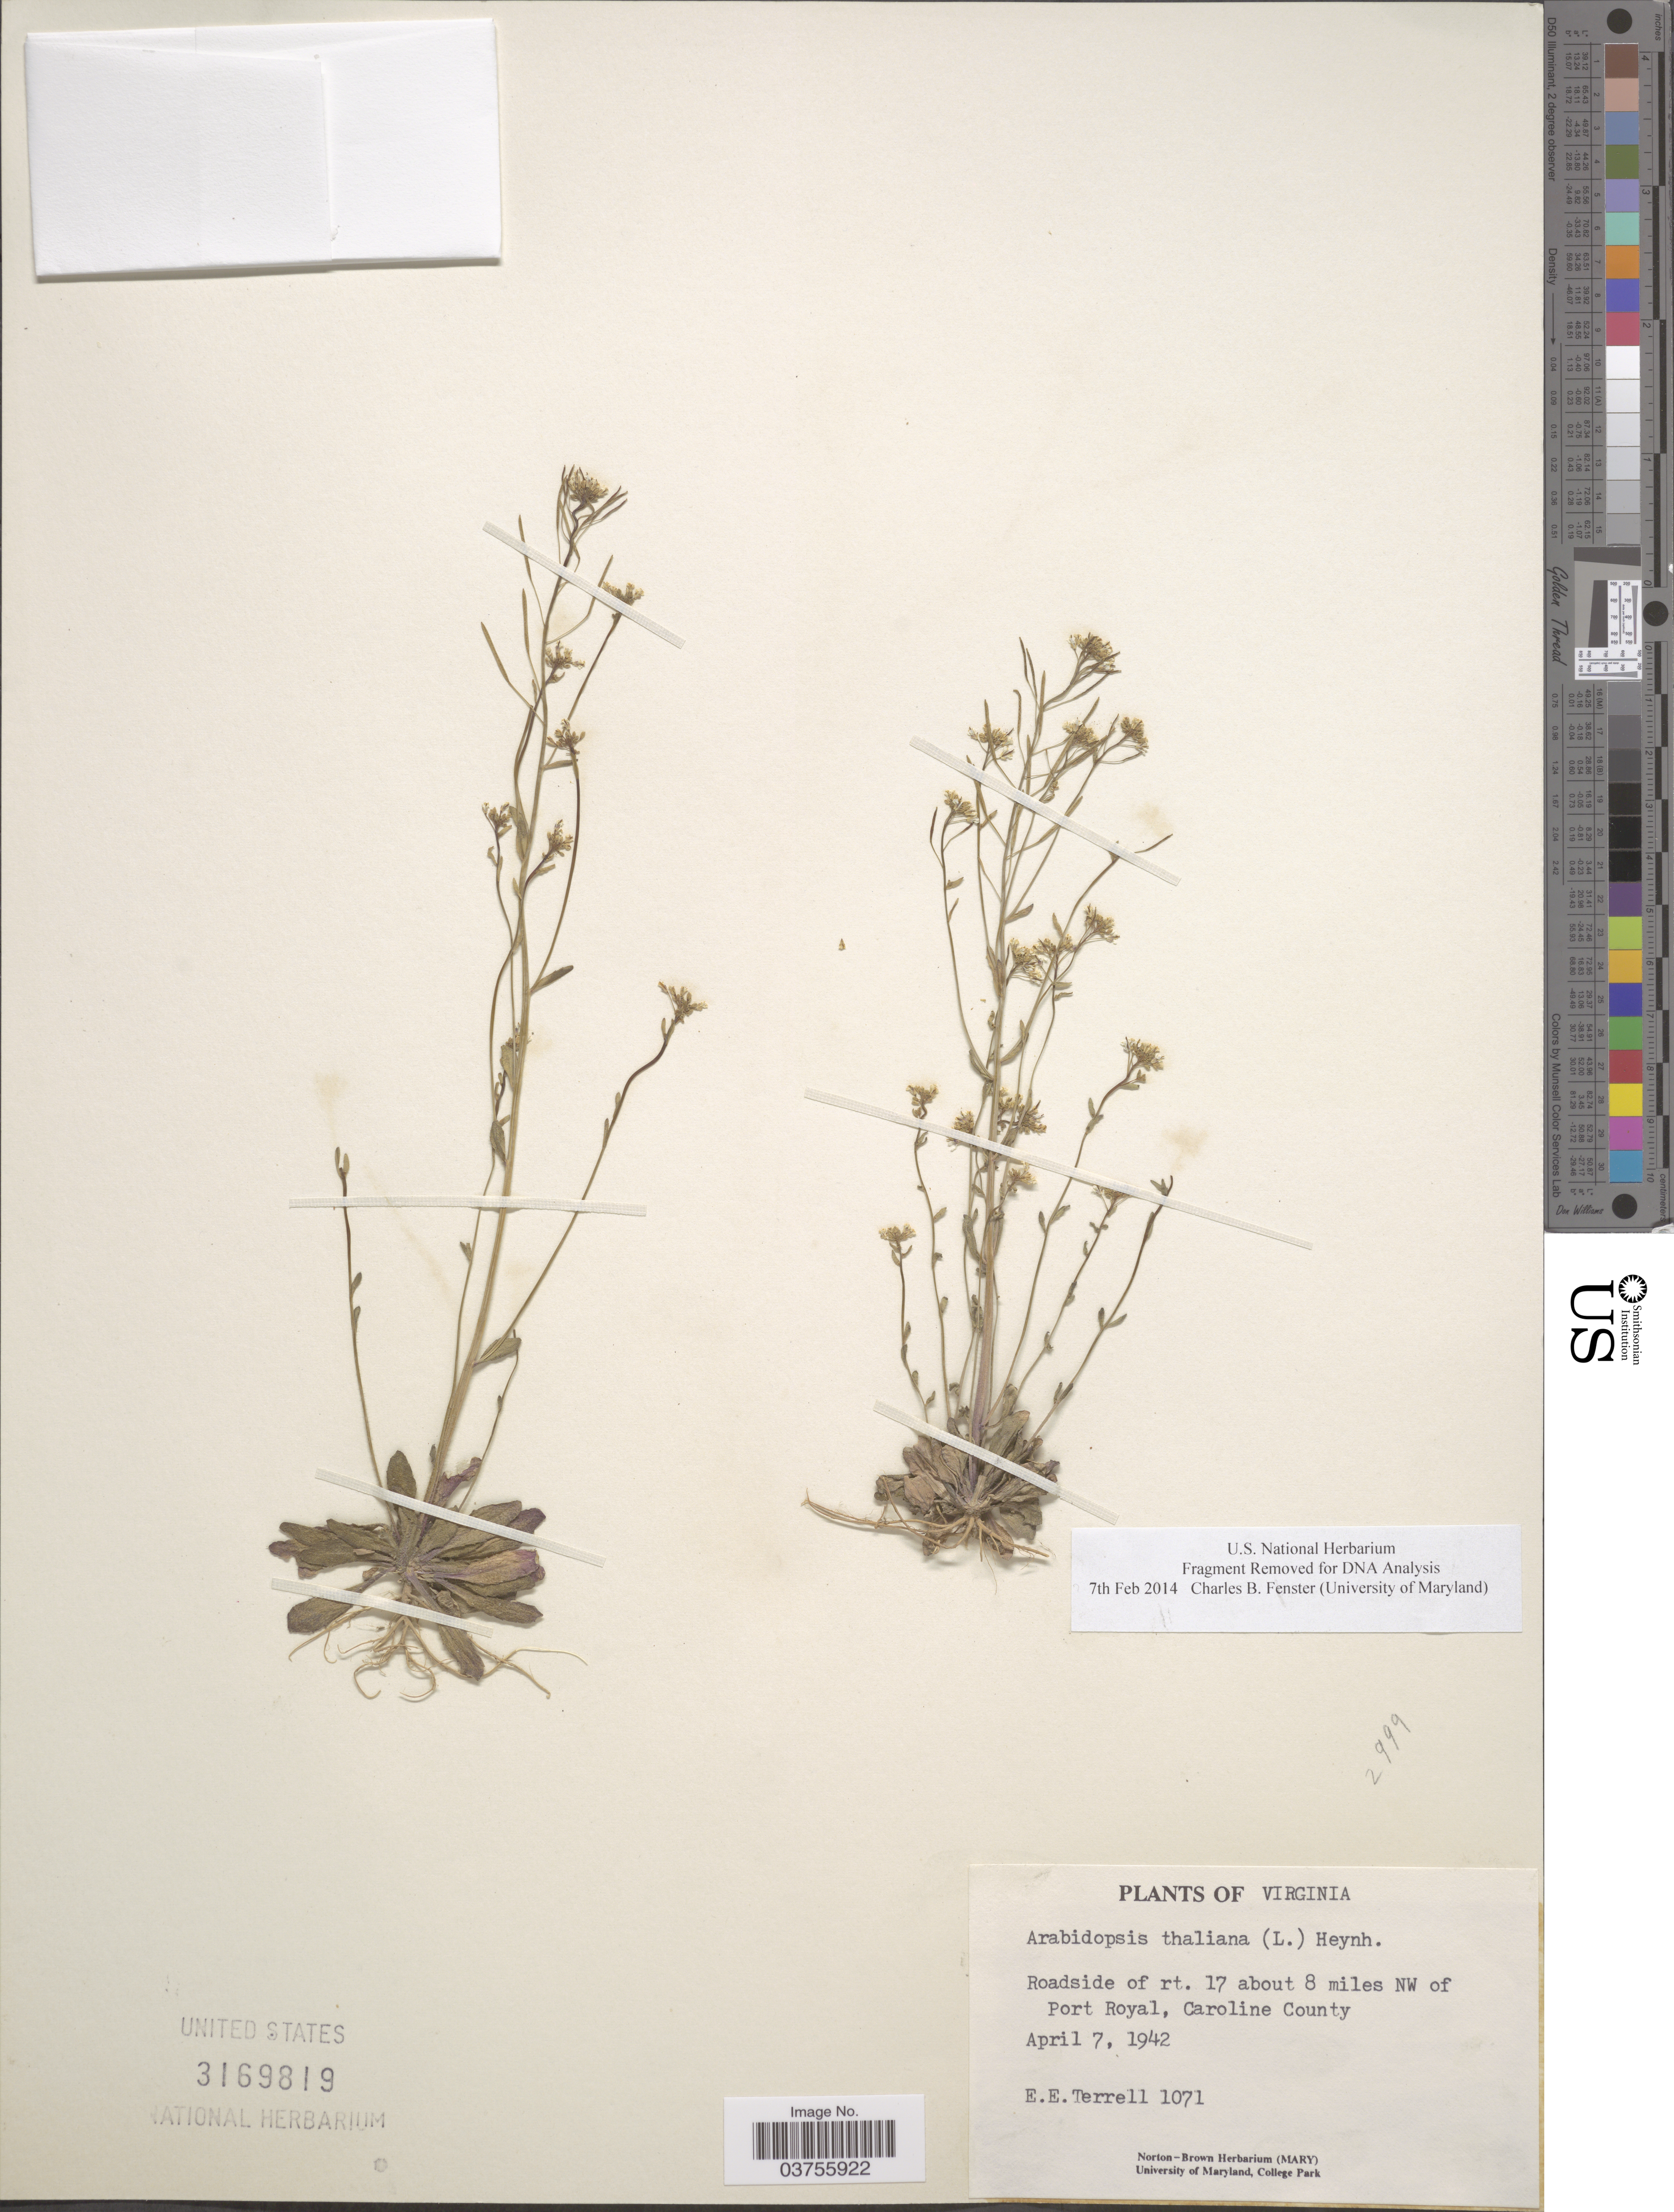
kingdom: Plantae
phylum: Tracheophyta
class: Magnoliopsida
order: Brassicales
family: Brassicaceae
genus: Arabidopsis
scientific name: Arabidopsis thaliana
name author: (L.) Heynh.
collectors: E. E. Terrell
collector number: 1071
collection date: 1942-04-07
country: United States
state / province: Virginia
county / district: Caroline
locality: Roadside of rt. 17 about 8 miles NW of Port Royal, Caroline County.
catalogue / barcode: US 3169819